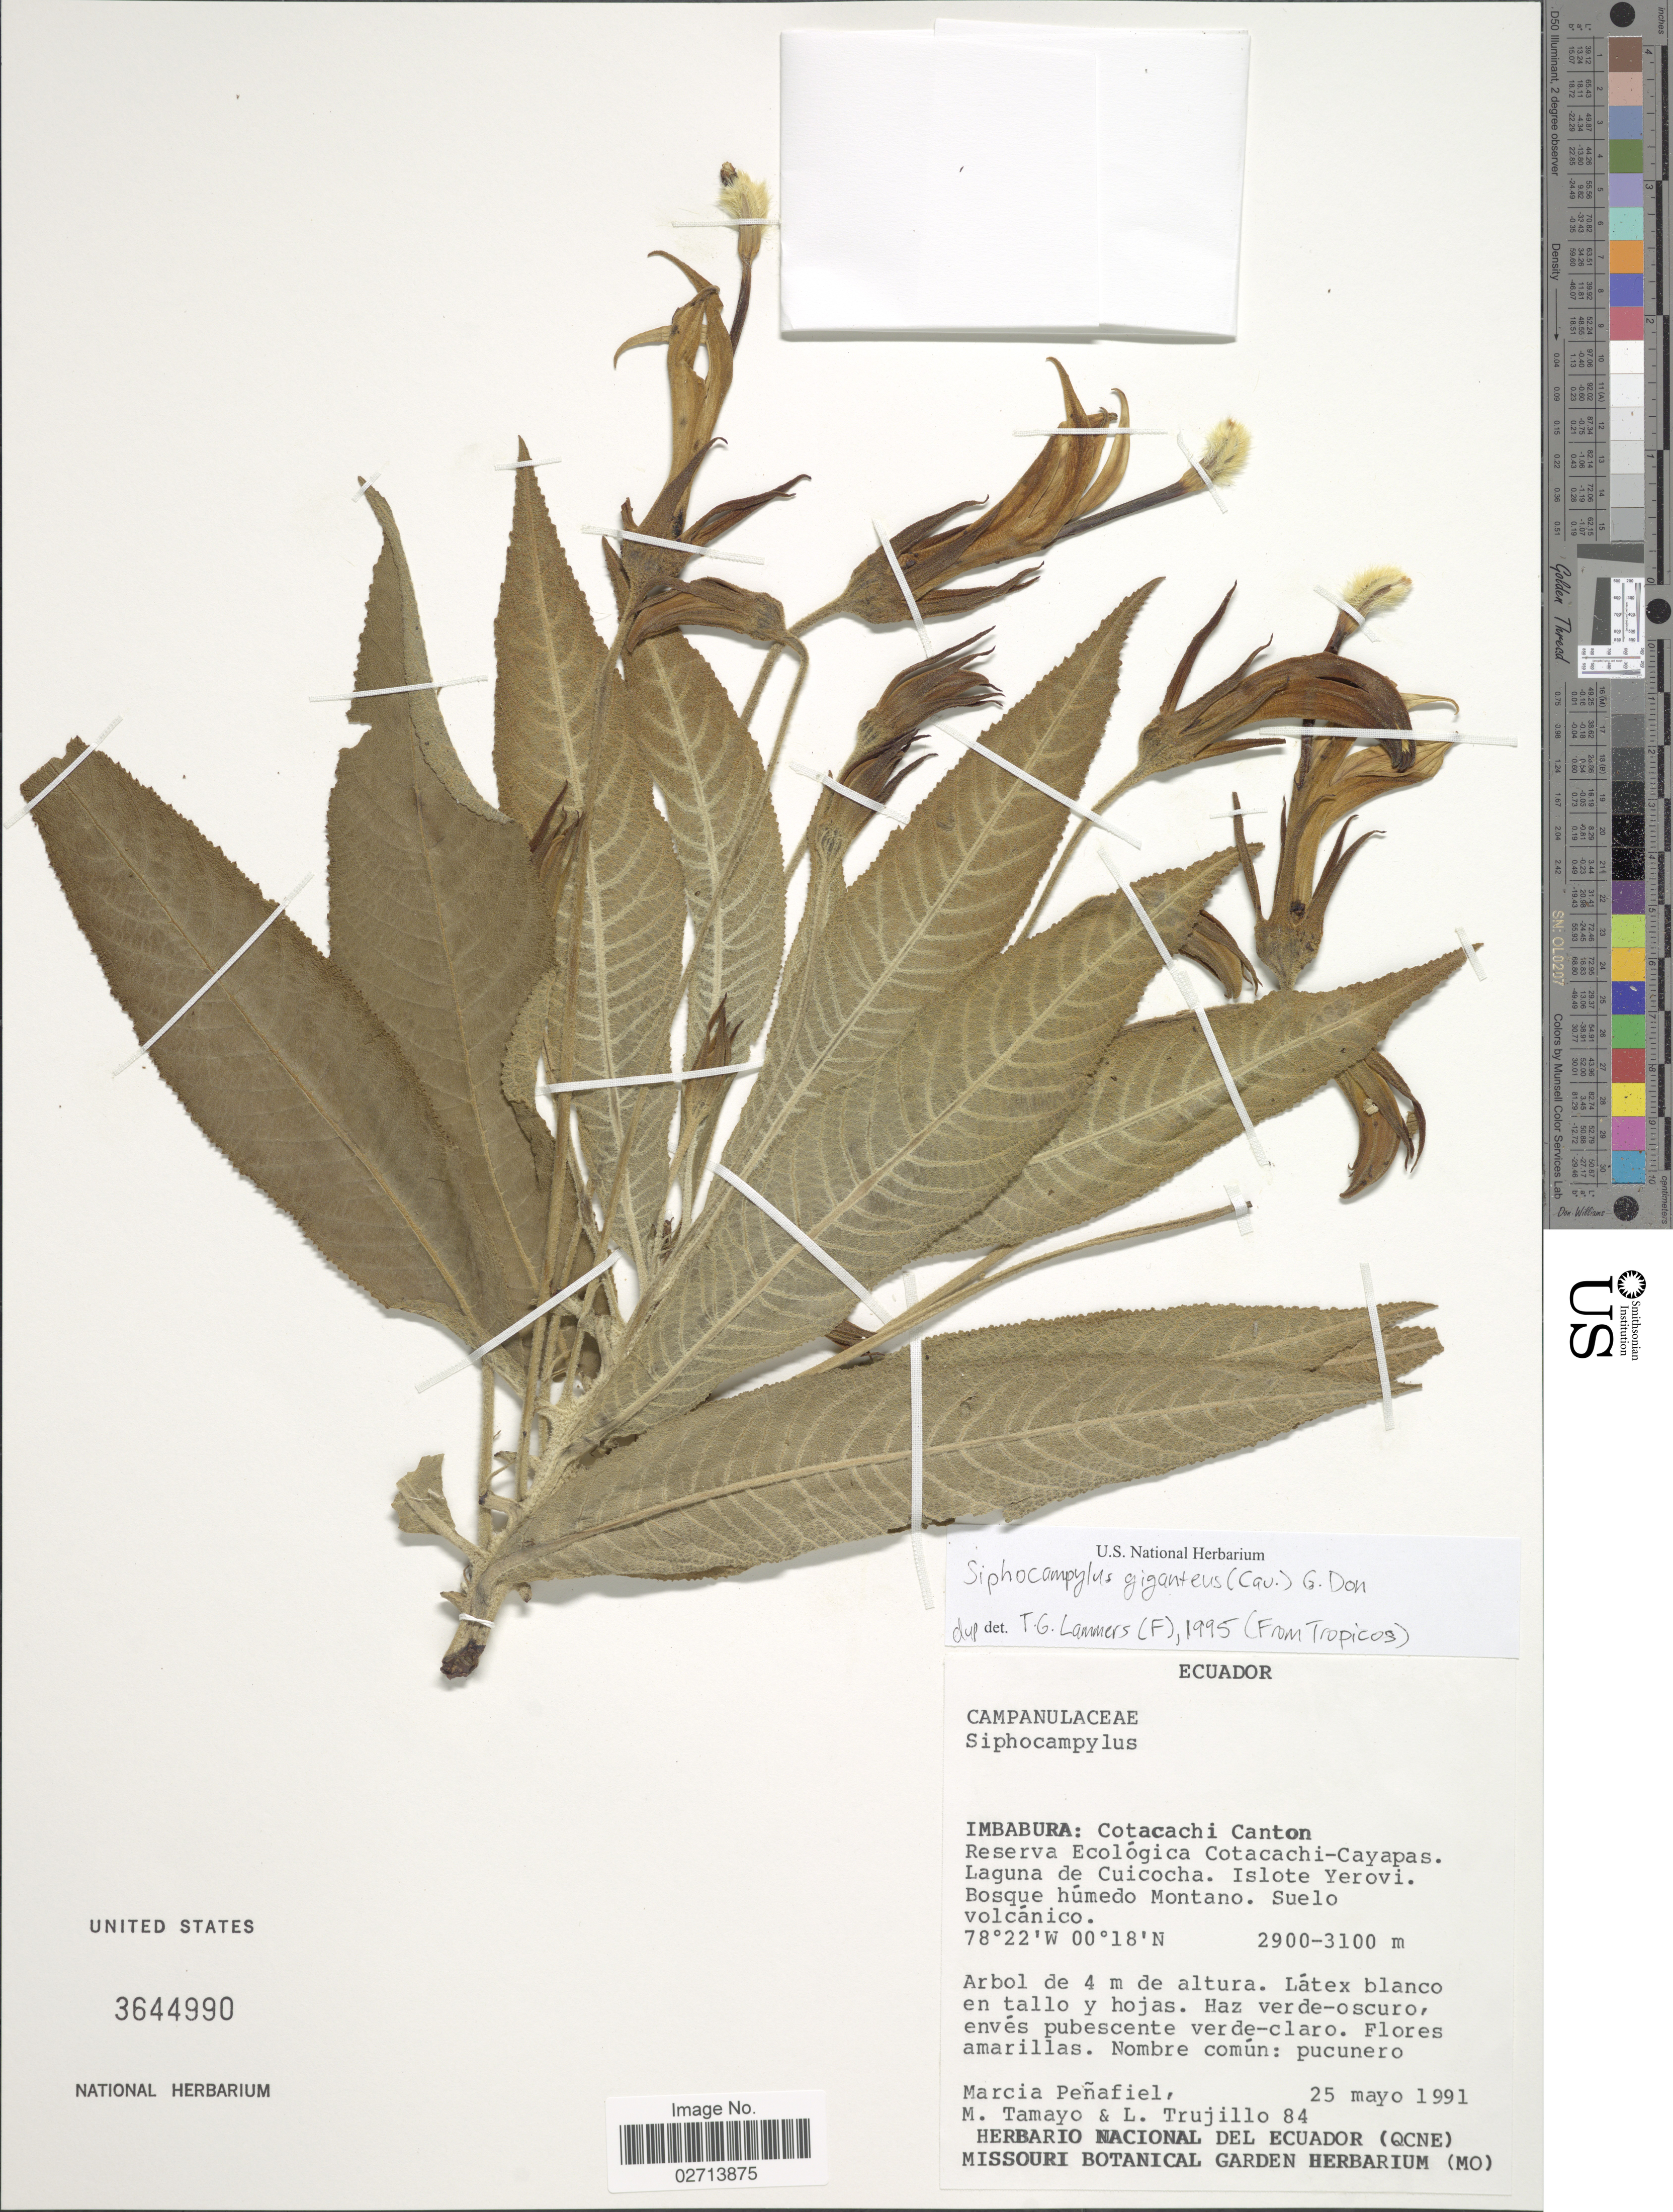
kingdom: Plantae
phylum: Tracheophyta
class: Magnoliopsida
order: Asterales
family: Campanulaceae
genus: Siphocampylus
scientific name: Siphocampylus giganteus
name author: (Cav.) G. Don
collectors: M. Penafiel, M. Tamayo & L. Trujillo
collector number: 84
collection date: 1991-05-25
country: Ecuador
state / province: Imbabura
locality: Cotacchi Canton Reserva Ecológica Cotacachi-Cayapas. Laguna de Cuicocha. Islote Yerovi. Bosque húmedo Montano. Suelo volcánico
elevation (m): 2900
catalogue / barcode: US 3644990